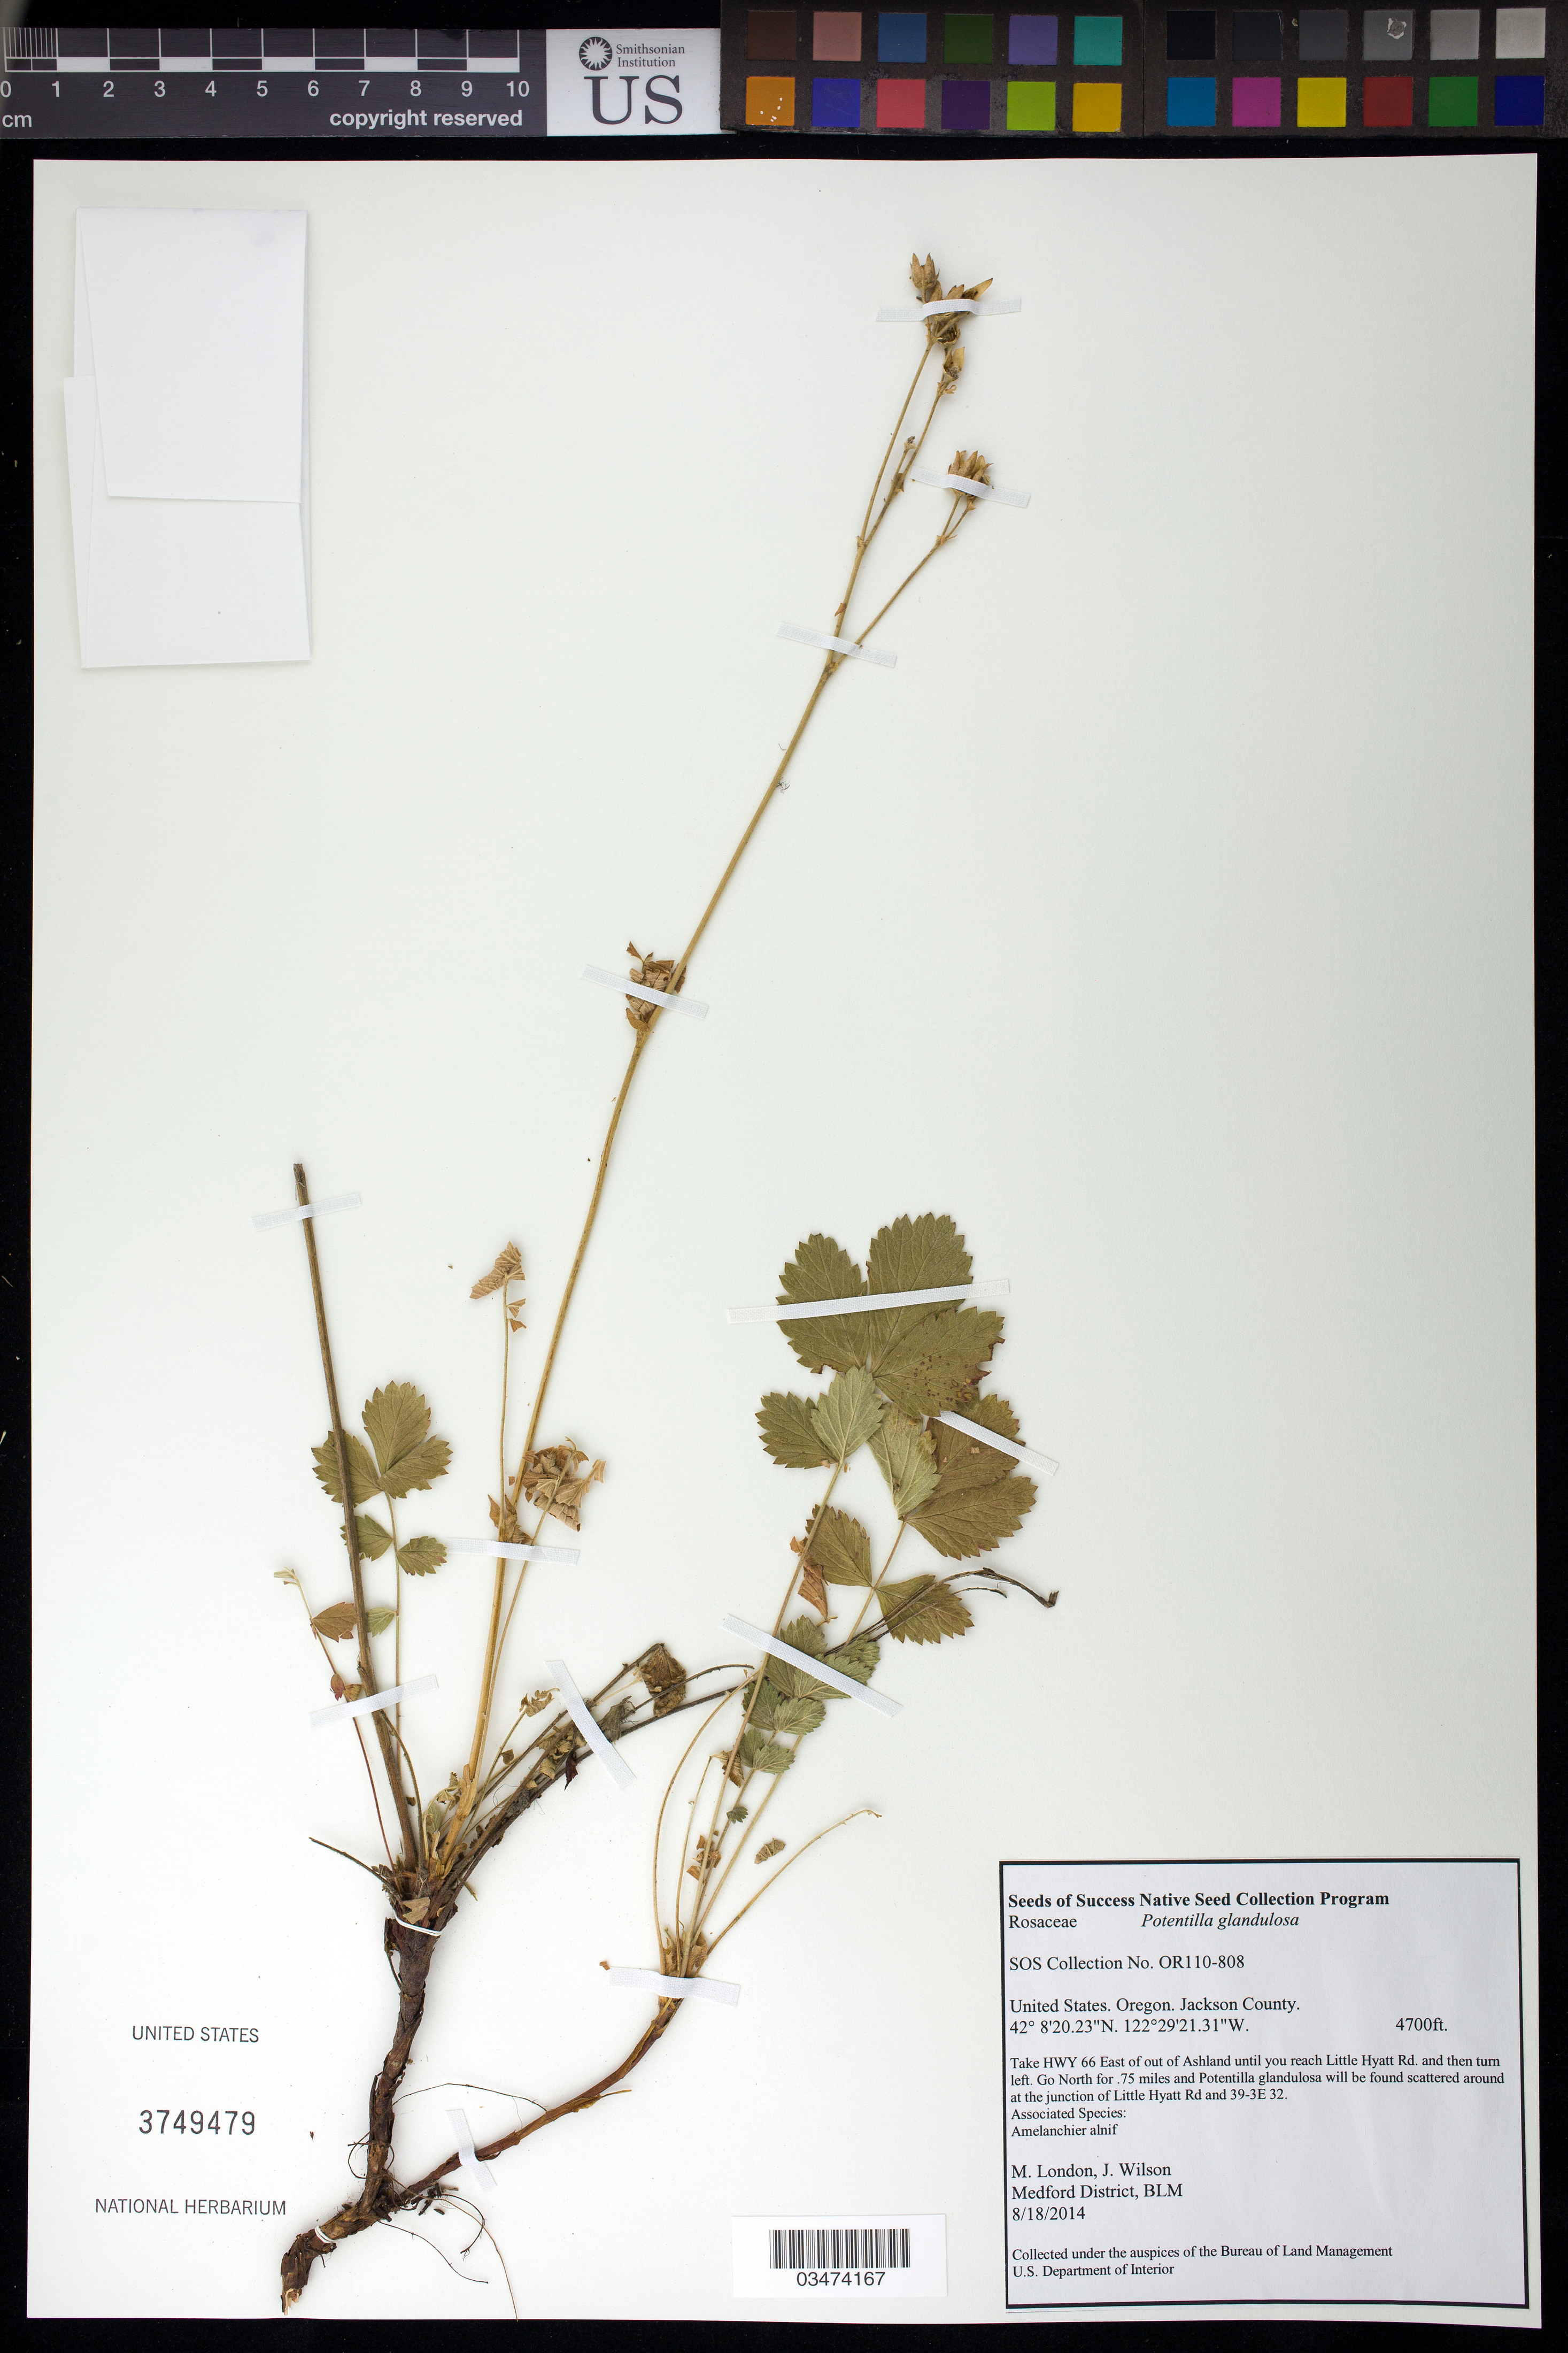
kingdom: Plantae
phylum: Tracheophyta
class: Magnoliopsida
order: Rosales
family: Rosaceae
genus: Potentilla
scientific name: Potentilla glandulosa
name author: Lindl.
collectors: M. London & J. Wilson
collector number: OR110-808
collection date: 2014-08-18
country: United States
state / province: Oregon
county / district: Jackson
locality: East on Hwy 66 out of Ashland until Little Hyatt Rd and turn left, go 0.75 miles north to junction with 39 3E 32 road.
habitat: Associated species: Amelanchier alnif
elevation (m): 1433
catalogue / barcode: US 3749479